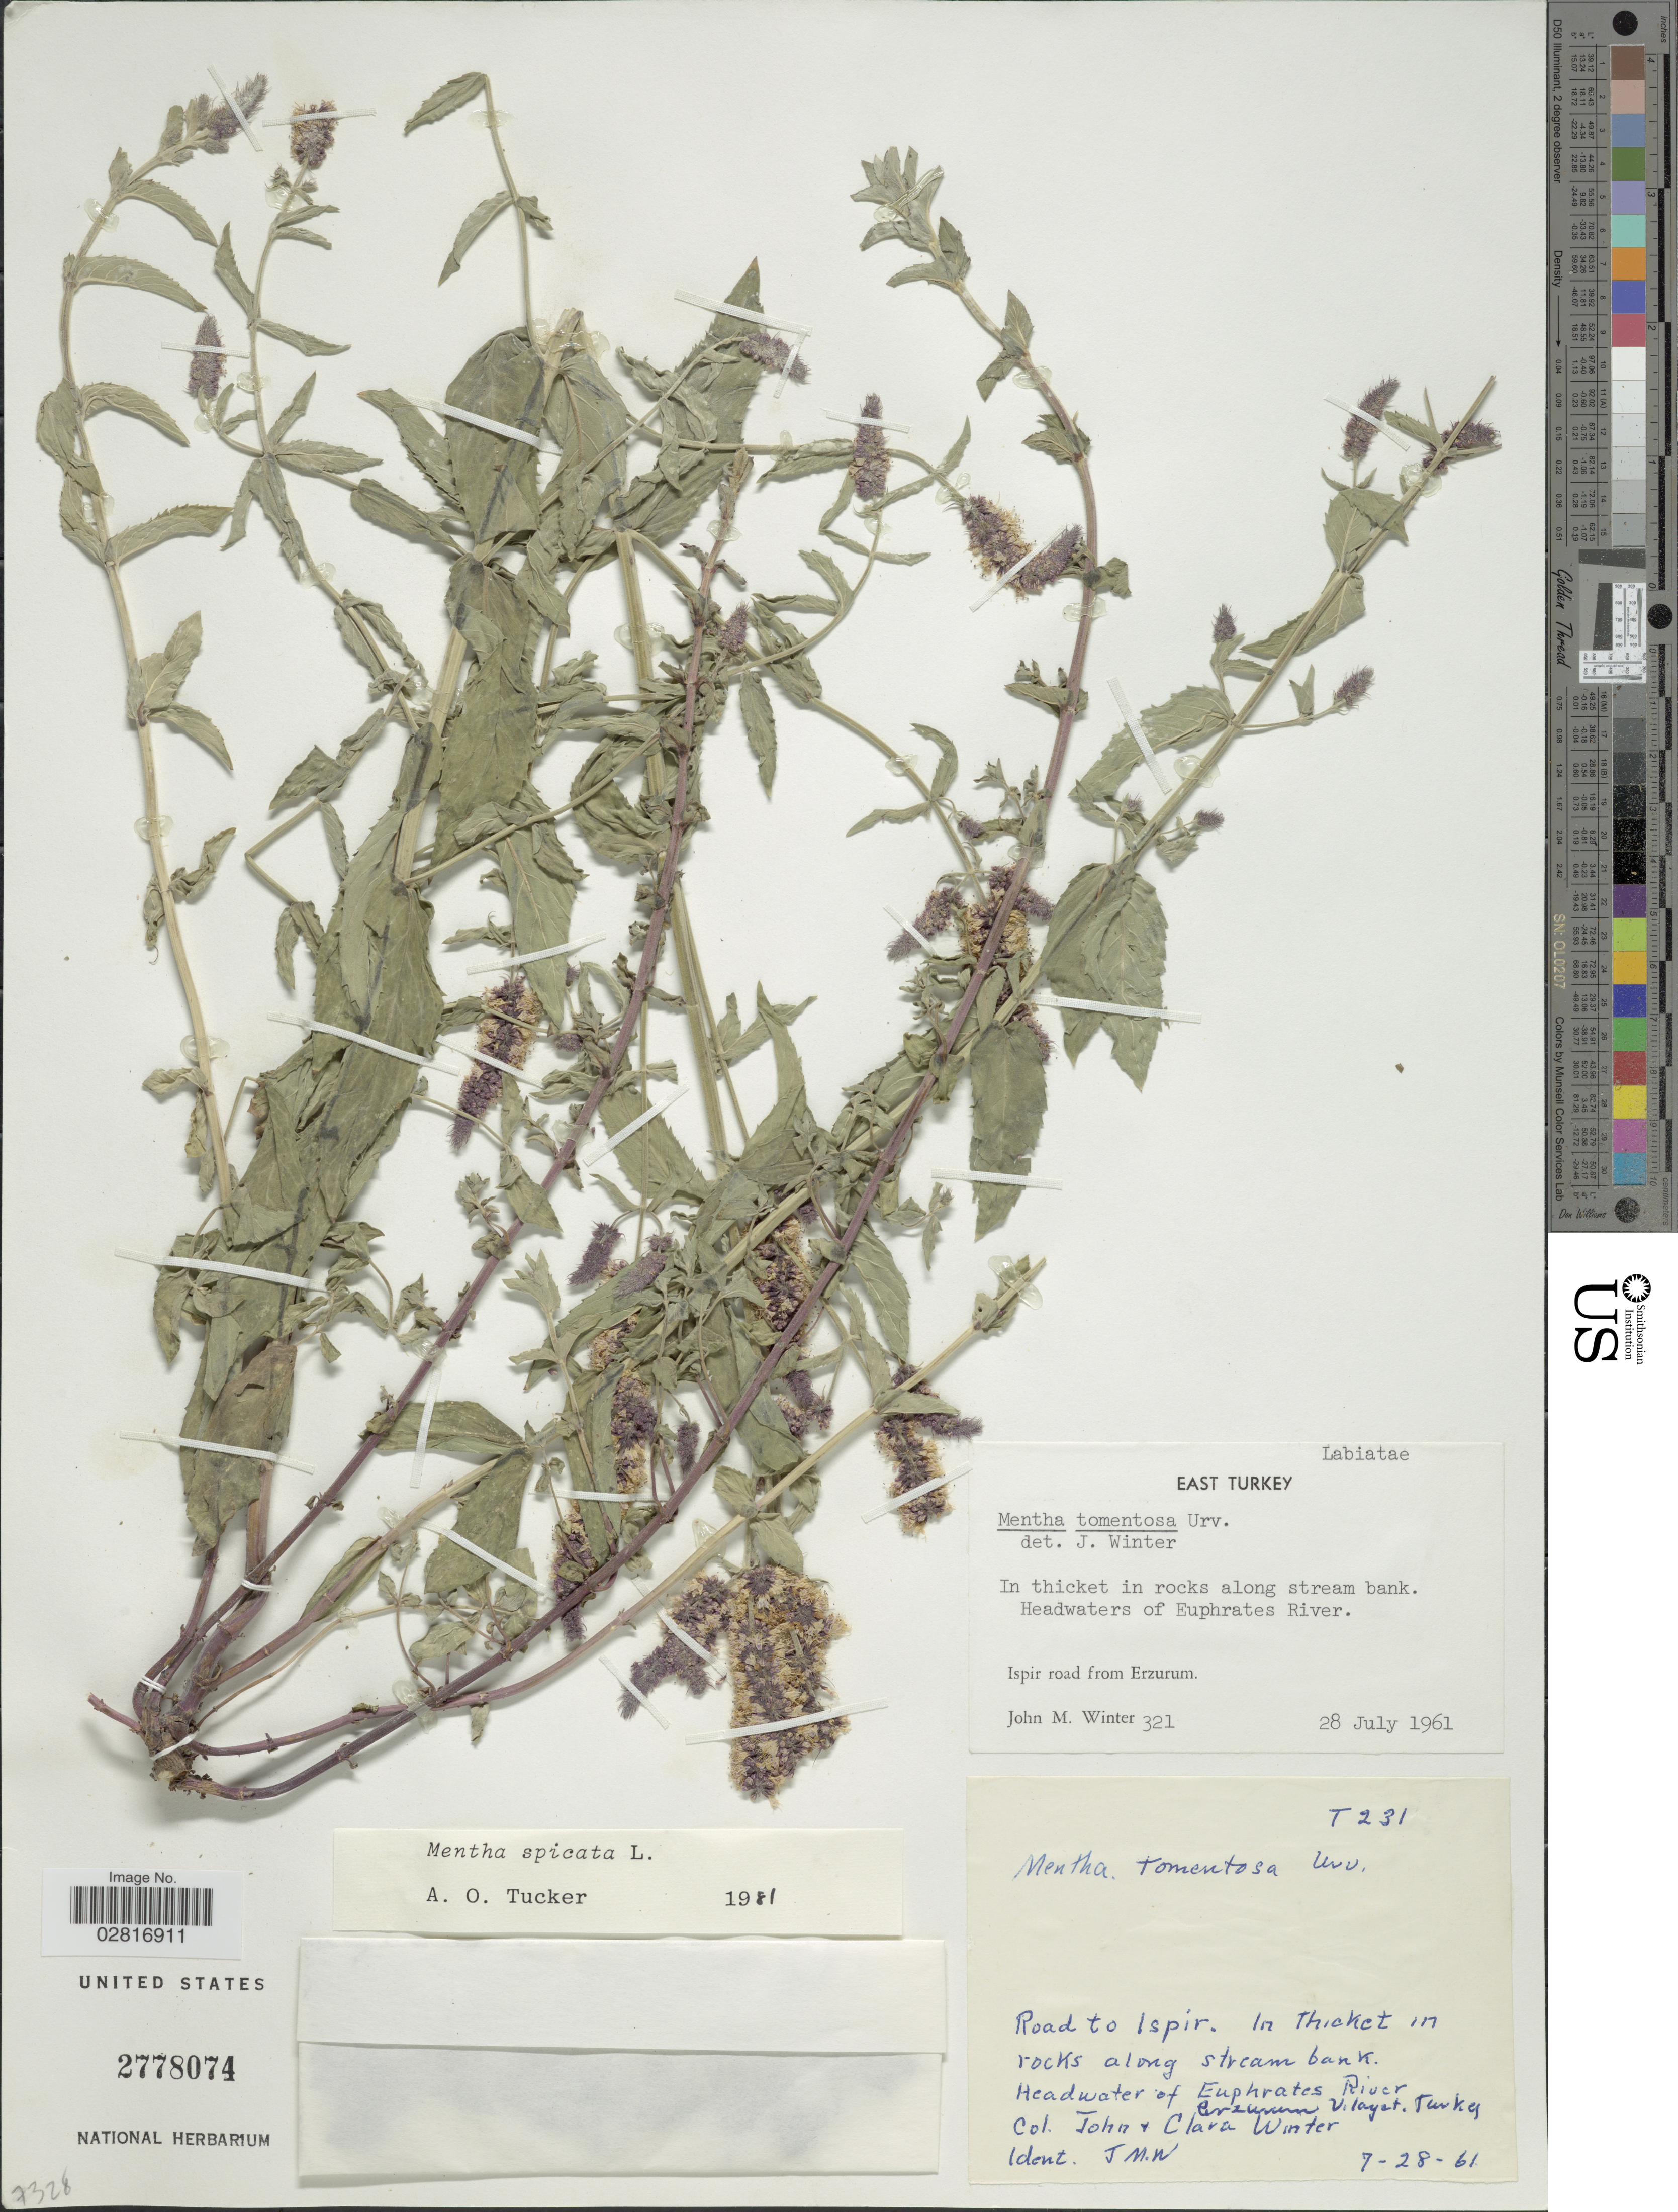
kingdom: Plantae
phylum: Tracheophyta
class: Magnoliopsida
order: Lamiales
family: Lamiaceae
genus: Mentha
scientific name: Mentha spicata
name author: L.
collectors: J. M. Winter & C. Winter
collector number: T231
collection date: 1961-07-28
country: Turkey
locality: Road to Ispir. In thicket in rocks along stream bank, Headwater of Euphrates River, East Turkey, Ispir road from Erzurum.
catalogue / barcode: US 2778074